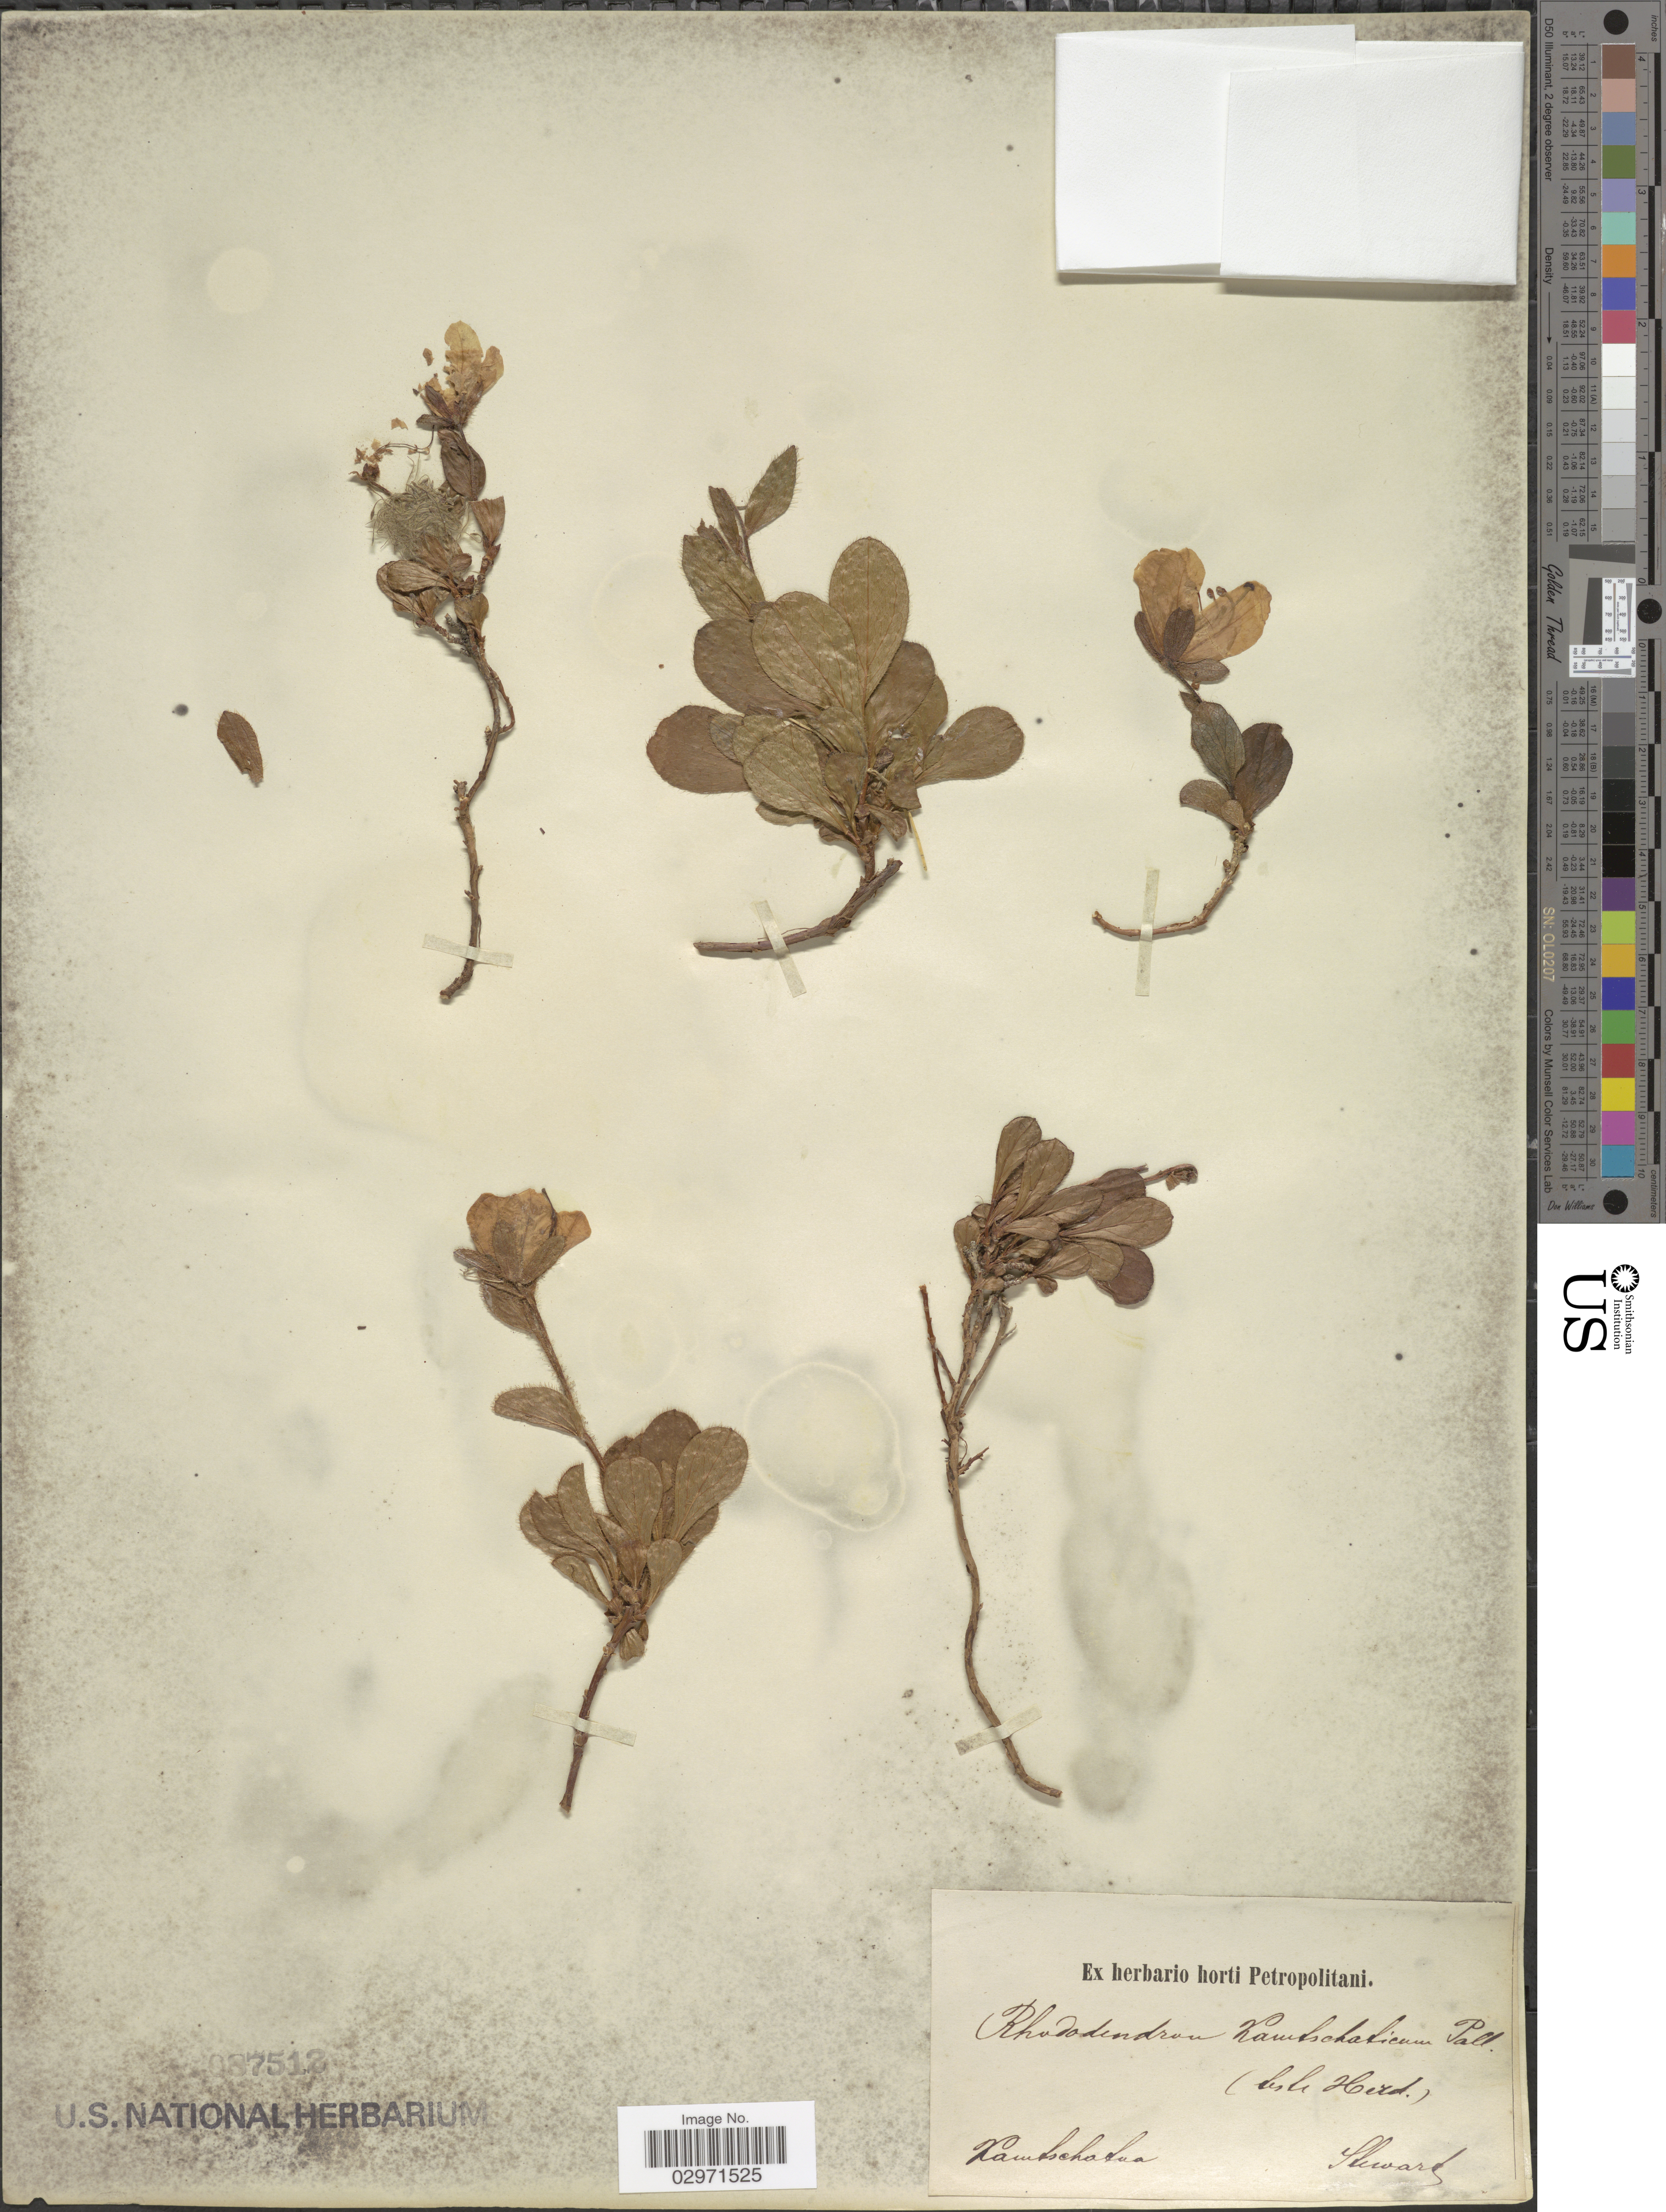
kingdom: Plantae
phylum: Tracheophyta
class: Magnoliopsida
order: Ericales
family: Ericaceae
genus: Rhododendron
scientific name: Rhododendron kamtschaticum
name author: Pall.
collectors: Steward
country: Russian Federation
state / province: Kamchatka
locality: Kamtschatka.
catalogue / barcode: US 87512